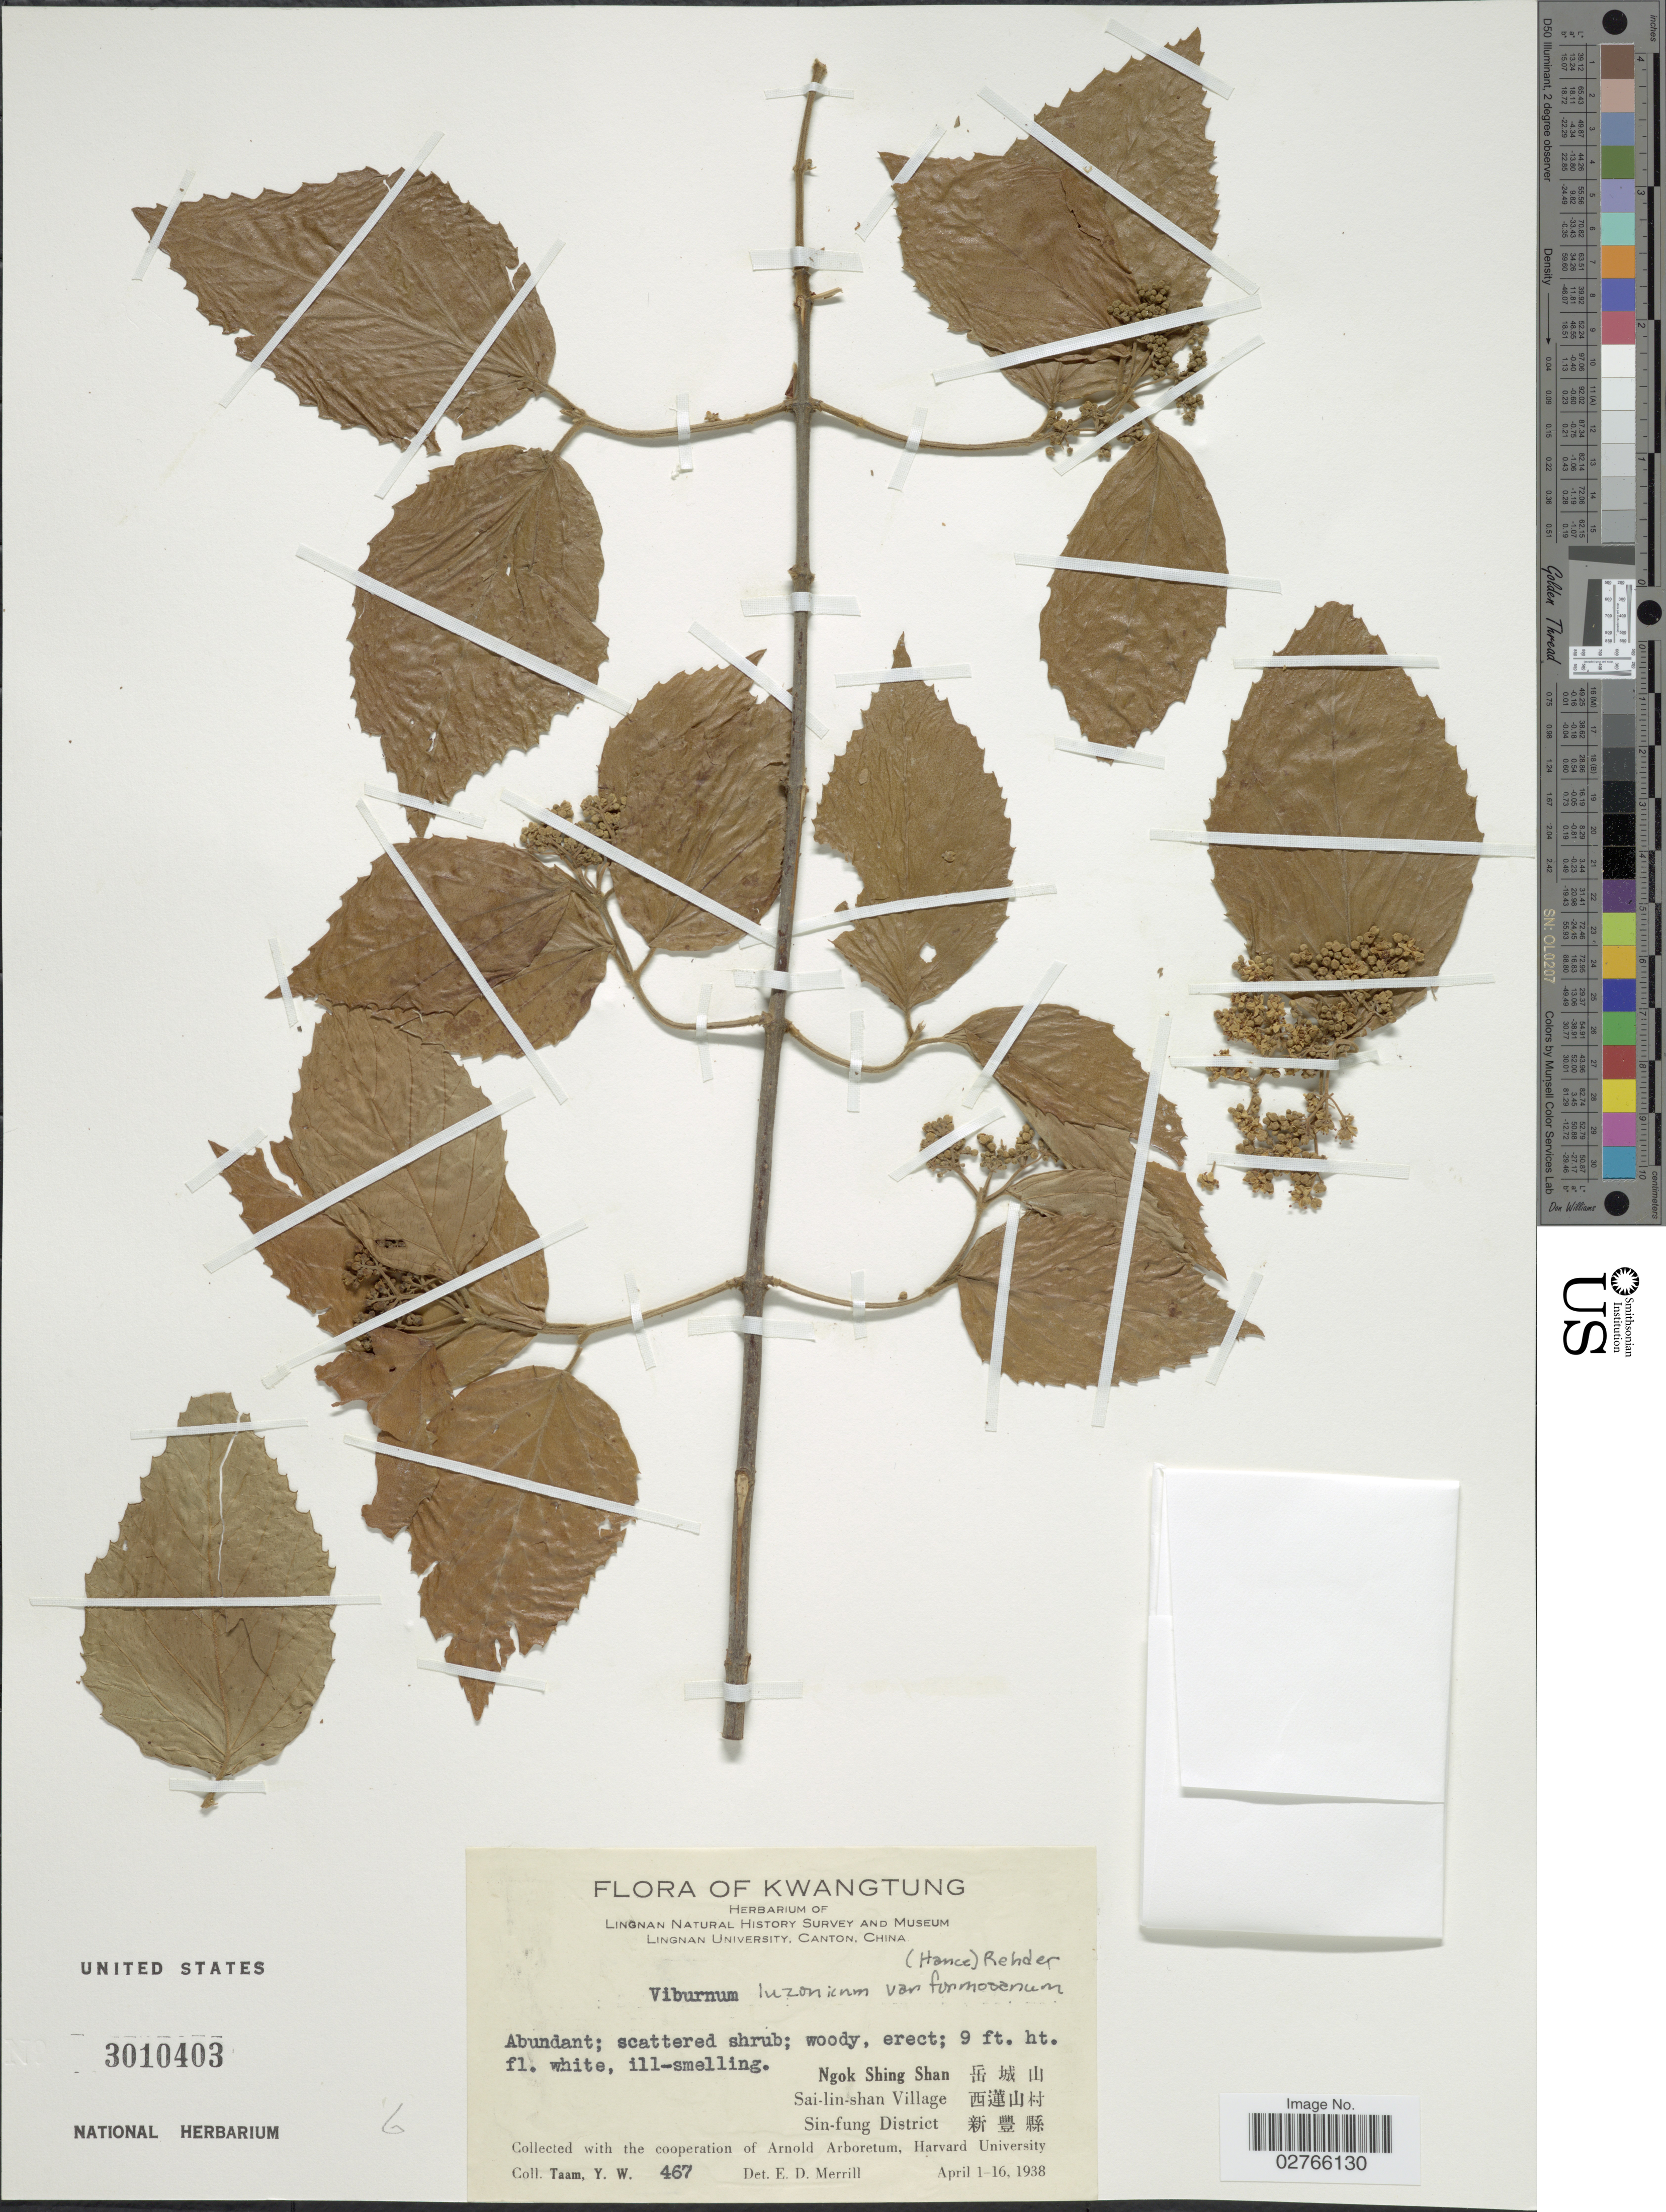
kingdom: Plantae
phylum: Tracheophyta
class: Magnoliopsida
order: Dipsacales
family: Viburnaceae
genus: Viburnum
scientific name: Viburnum formosanum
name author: (Hance) Hayata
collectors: W. T. Tsang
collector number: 467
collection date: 1938-04-01/1938-04-16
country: China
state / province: Guangdong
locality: Kwangtung, Ngok Shing Shan, Sai-lin-shan Village, Sin-fung District.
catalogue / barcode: US 3010403